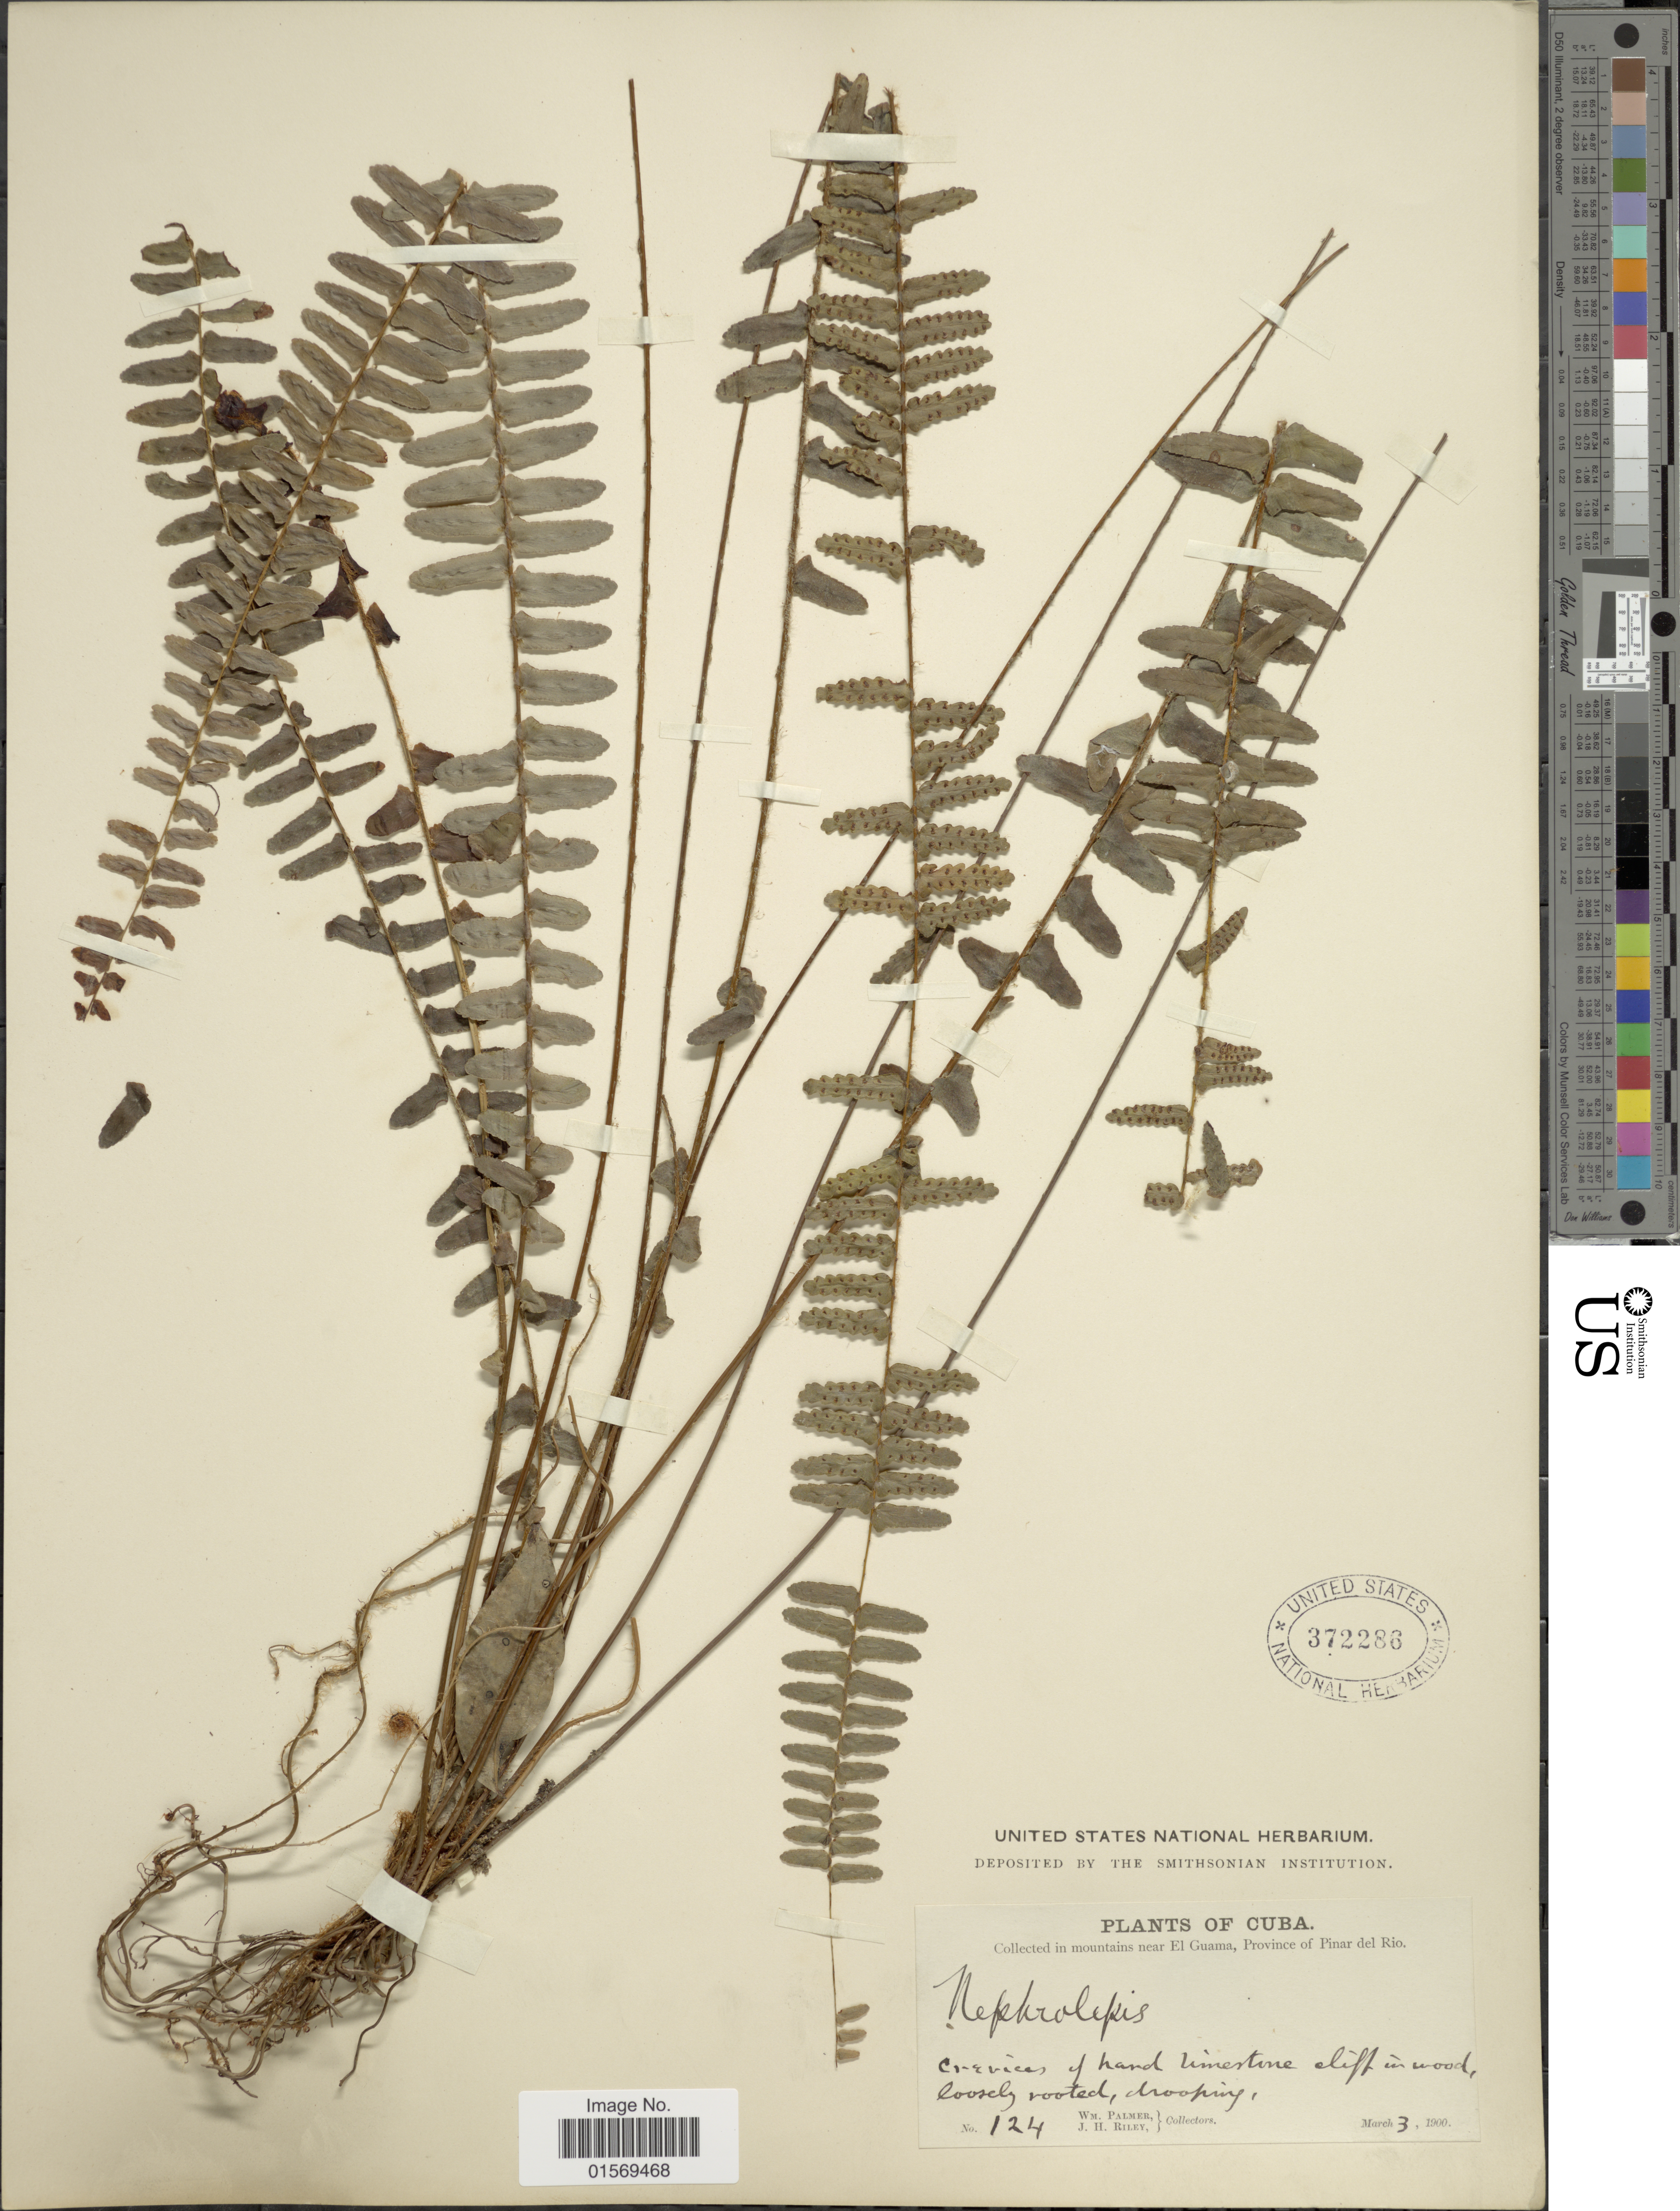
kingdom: Plantae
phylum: Tracheophyta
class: Polypodiopsida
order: Polypodiales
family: Nephrolepidaceae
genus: Nephrolepis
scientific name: Nephrolepis pectinata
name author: (Willd.) Schott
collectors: W. Palmer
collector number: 124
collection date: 1900-03-03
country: Cuba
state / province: Pinar del Río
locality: Cuba, mountains near El Gauma, Province of Pinas del Rio.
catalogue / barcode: US 372286